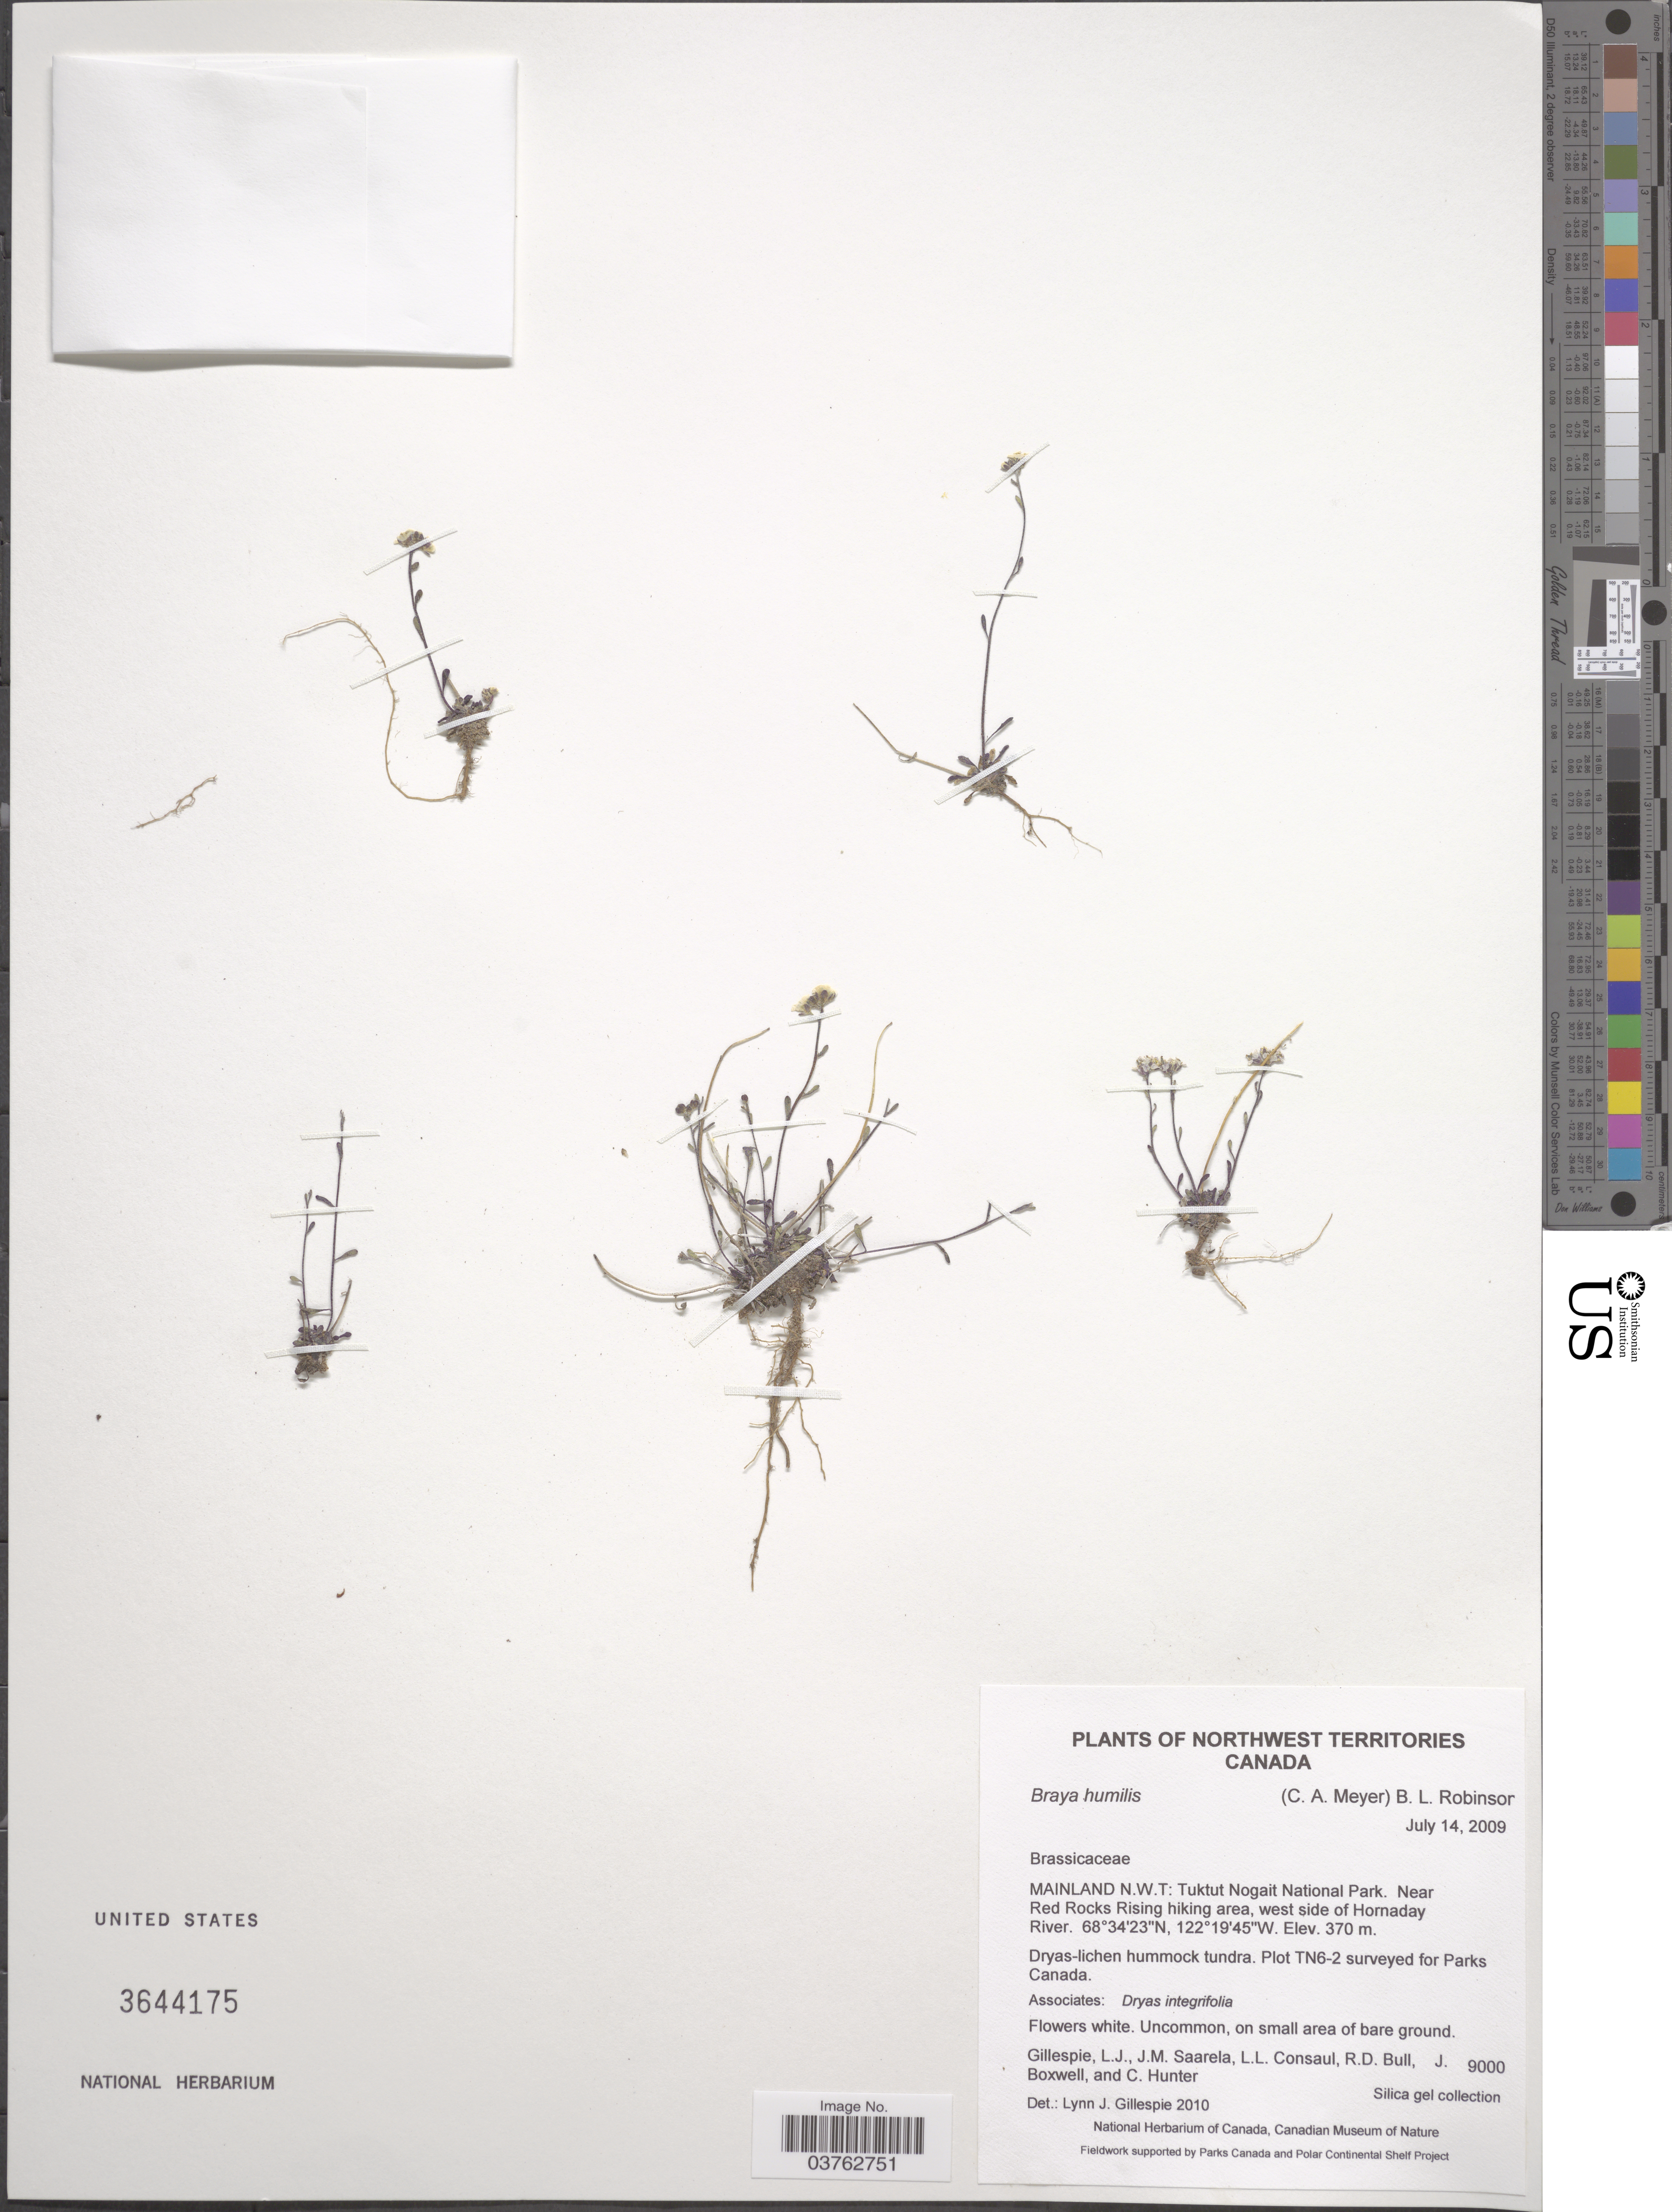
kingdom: Plantae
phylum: Tracheophyta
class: Magnoliopsida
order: Brassicales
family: Brassicaceae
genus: Braya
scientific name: Braya humilis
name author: (C.A. Mey.) B.L. Rob.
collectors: L. Gillespie, J. Saarela, L. Consaul, R. Bull & et al.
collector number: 9000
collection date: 2009-07-14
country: Canada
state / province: Northwest Territories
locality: Mainland N.W.T.: Tuktut Nogait National Park. Near Red Rocks Rising hiking area, west side of Hornaday River.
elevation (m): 370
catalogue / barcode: US 3644175